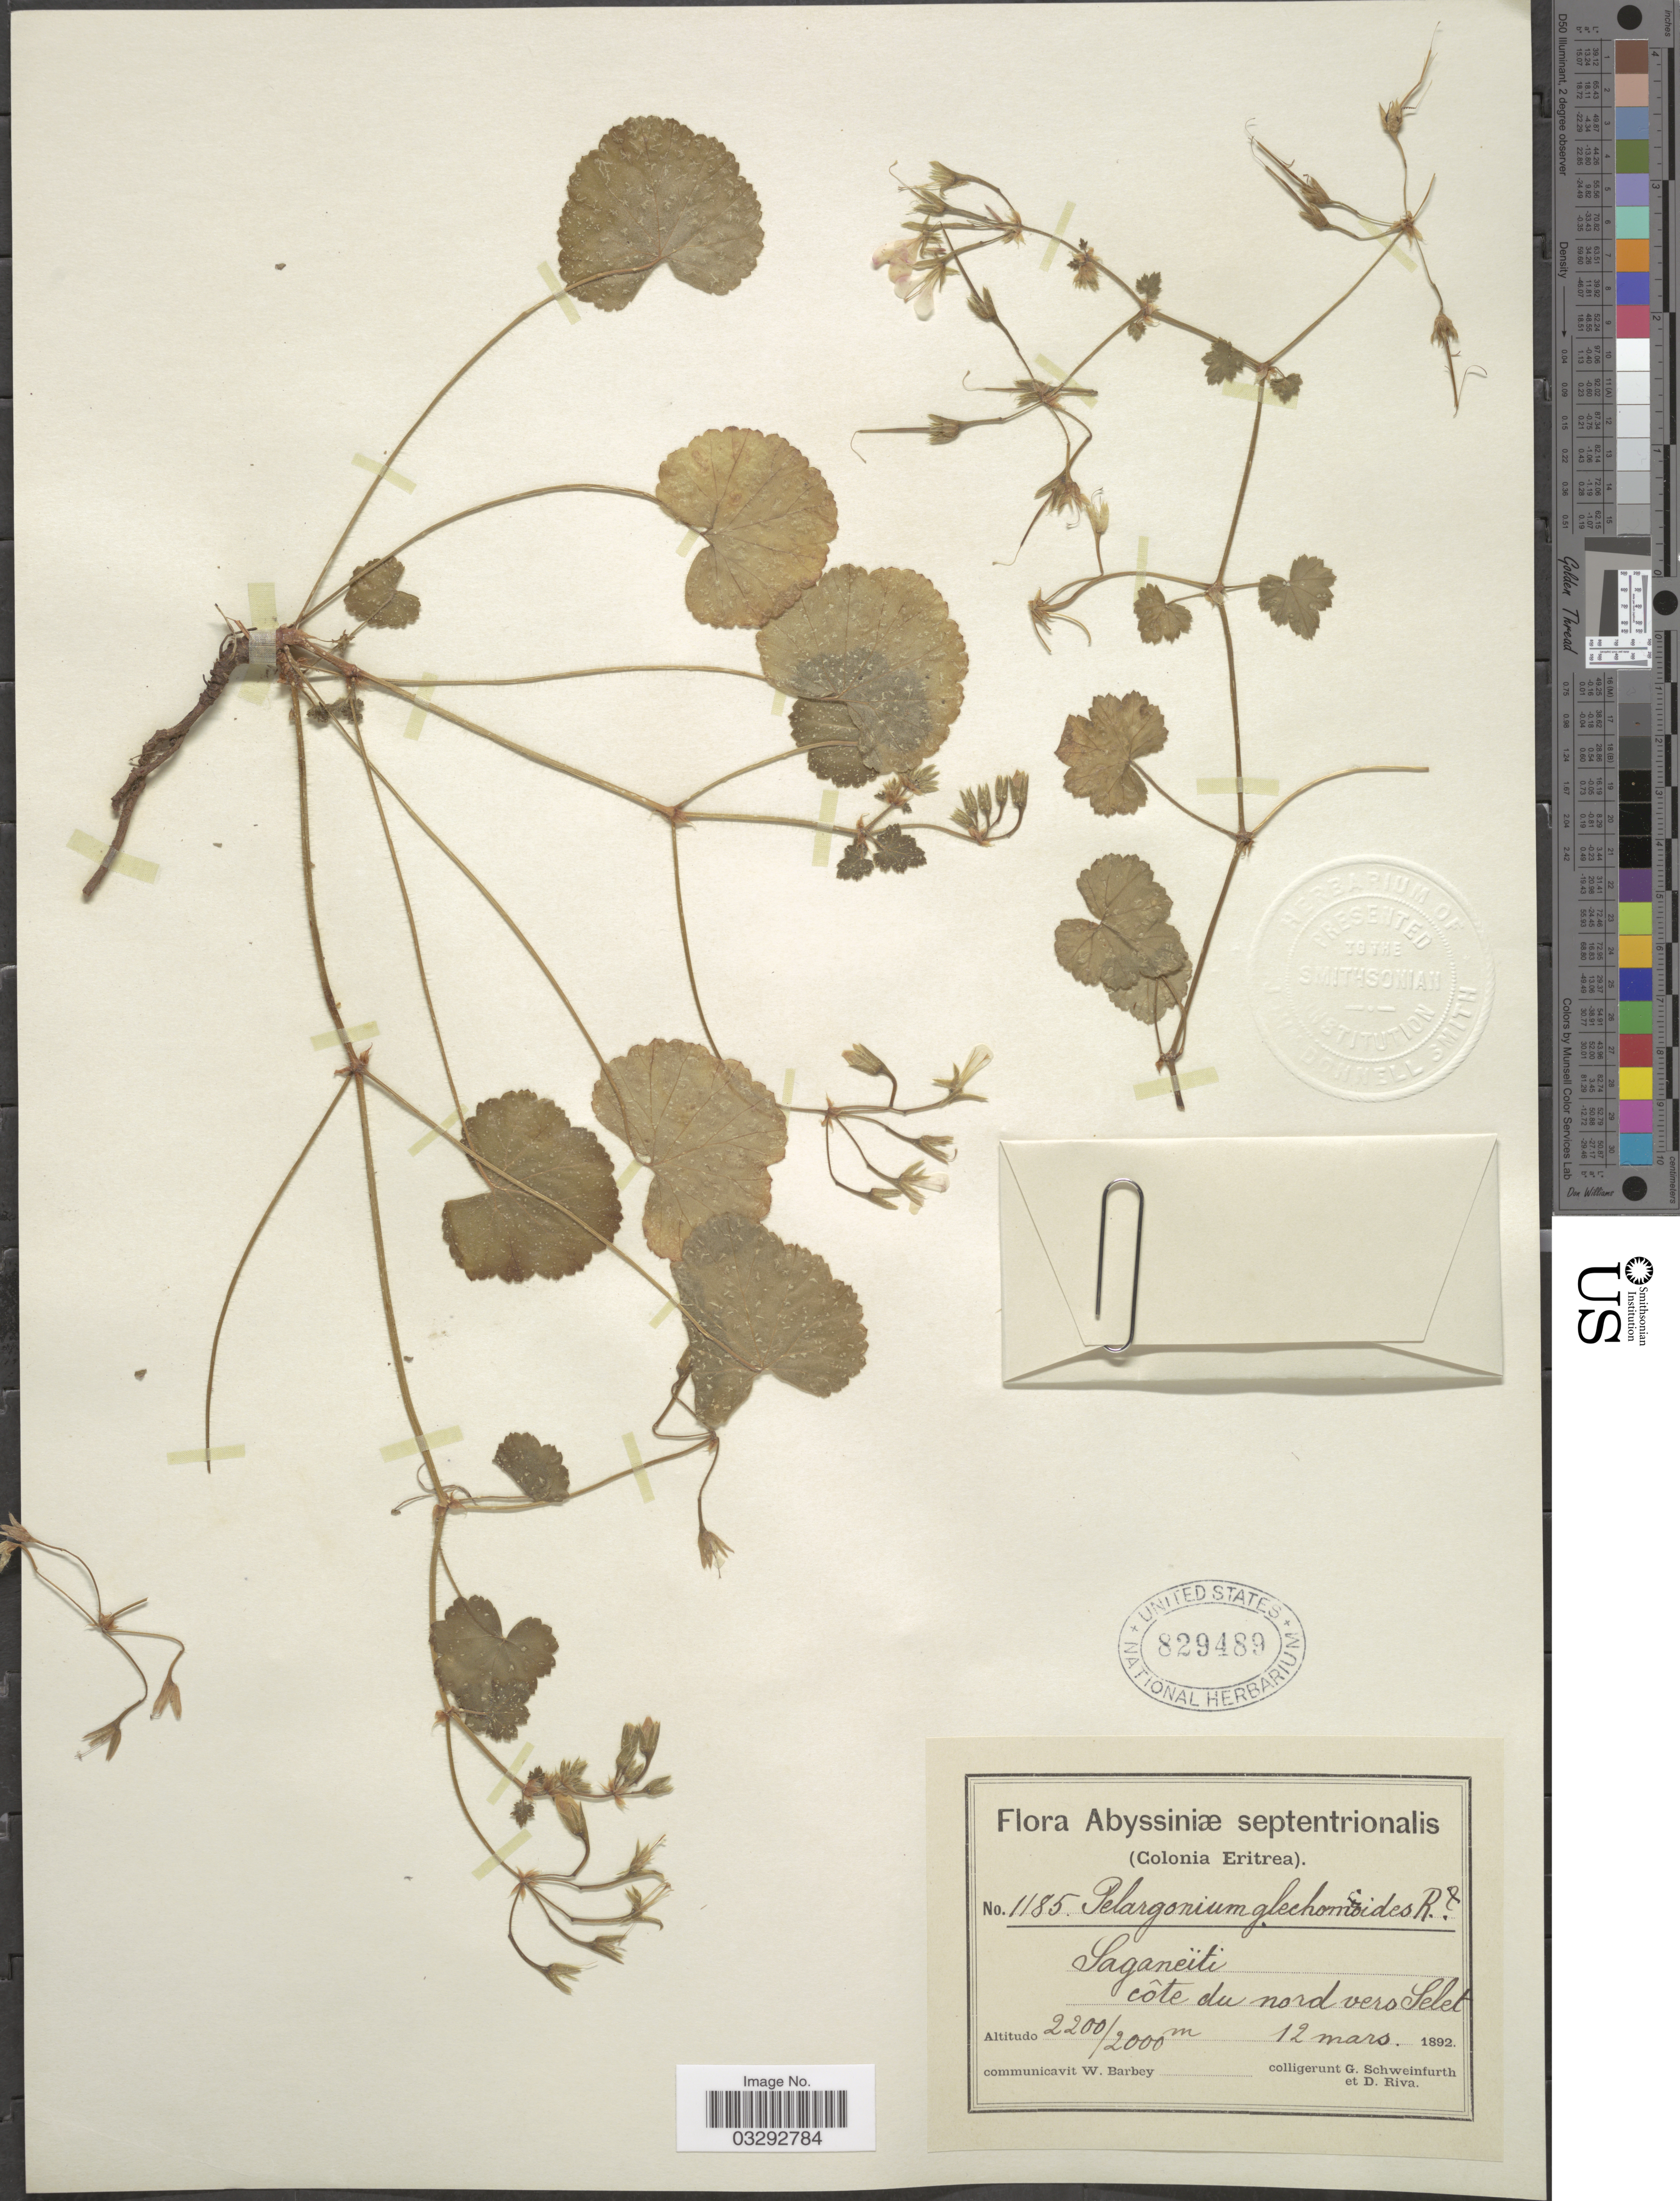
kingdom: Plantae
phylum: Tracheophyta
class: Magnoliopsida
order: Geraniales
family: Geraniaceae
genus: Pelargonium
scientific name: Pelargonium glechomoides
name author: A. Rich.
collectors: G. A. Schweinfurth (herbarium) & D. Riva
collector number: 1185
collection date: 1892-03-12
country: Eritrea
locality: Abyssiniæ septentrionalis. (Colonia Eritrea). Saganeïti, côte du nord vers Selet.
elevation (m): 2000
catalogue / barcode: US 829489